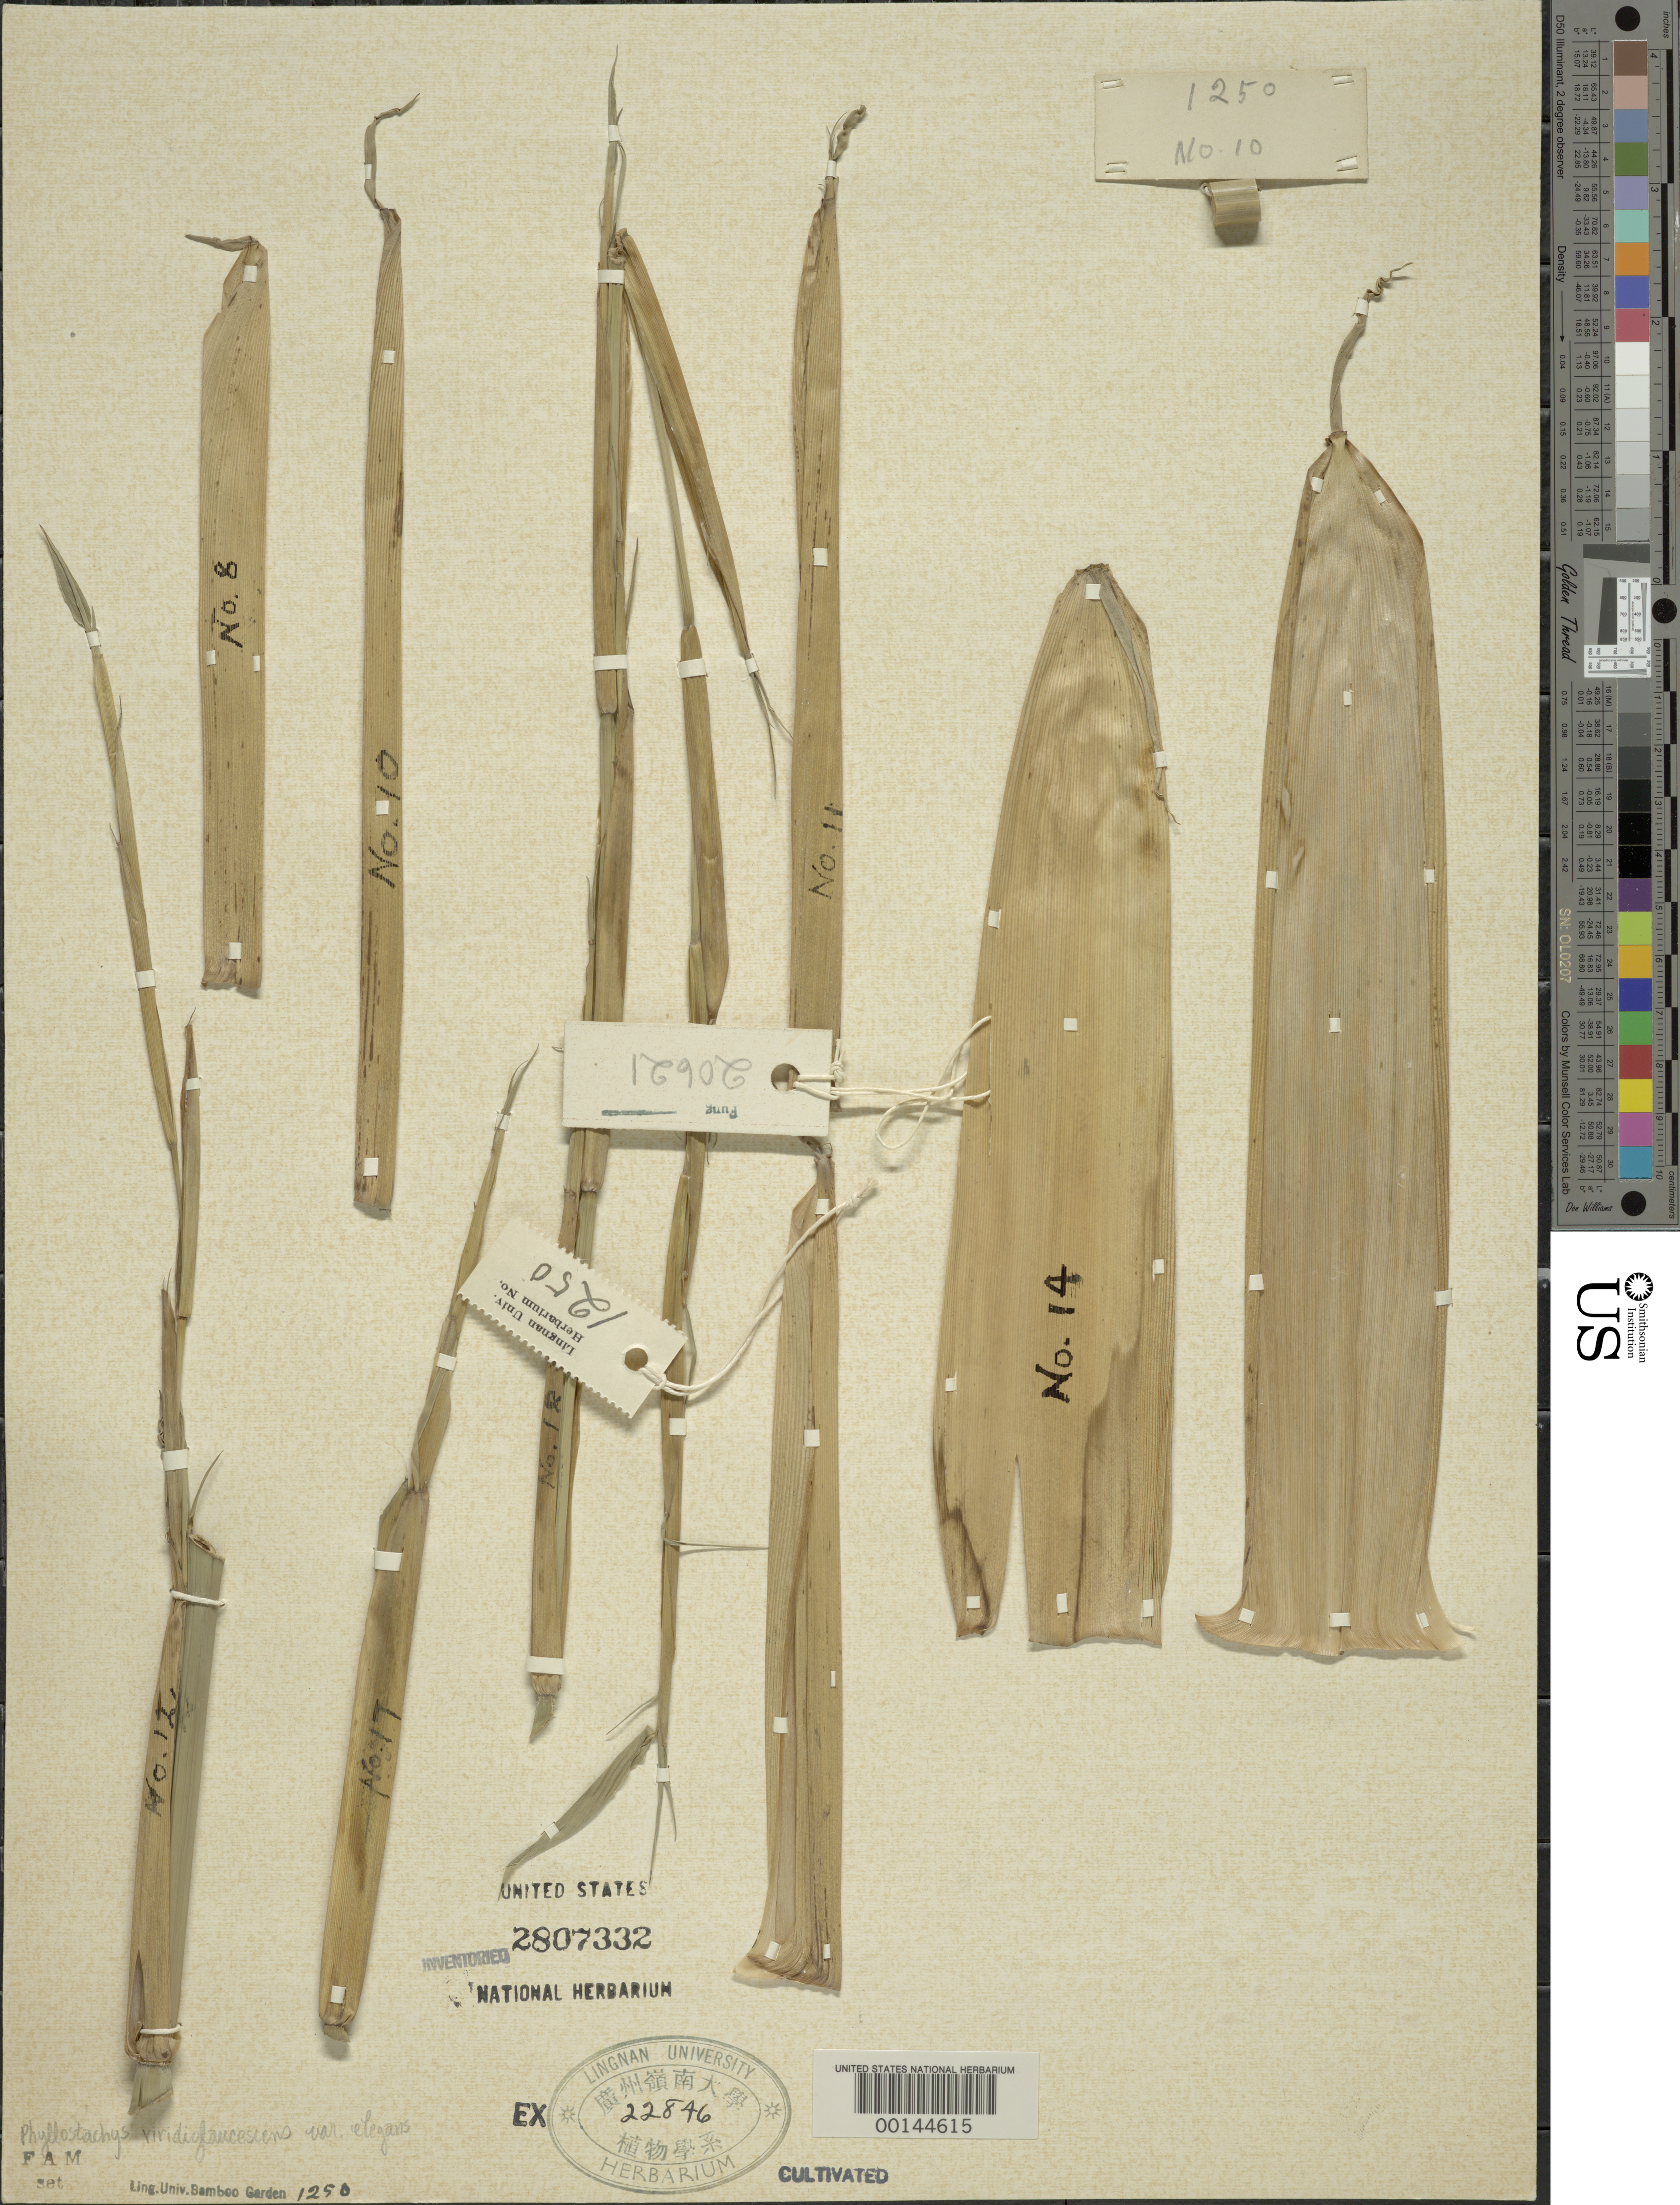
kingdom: Plantae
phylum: Tracheophyta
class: Liliopsida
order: Poales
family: Poaceae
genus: Phyllostachys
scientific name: Phyllostachys viridiglaucescens var. elegans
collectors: H. L. Fung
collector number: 20621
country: China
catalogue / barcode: US 2807332